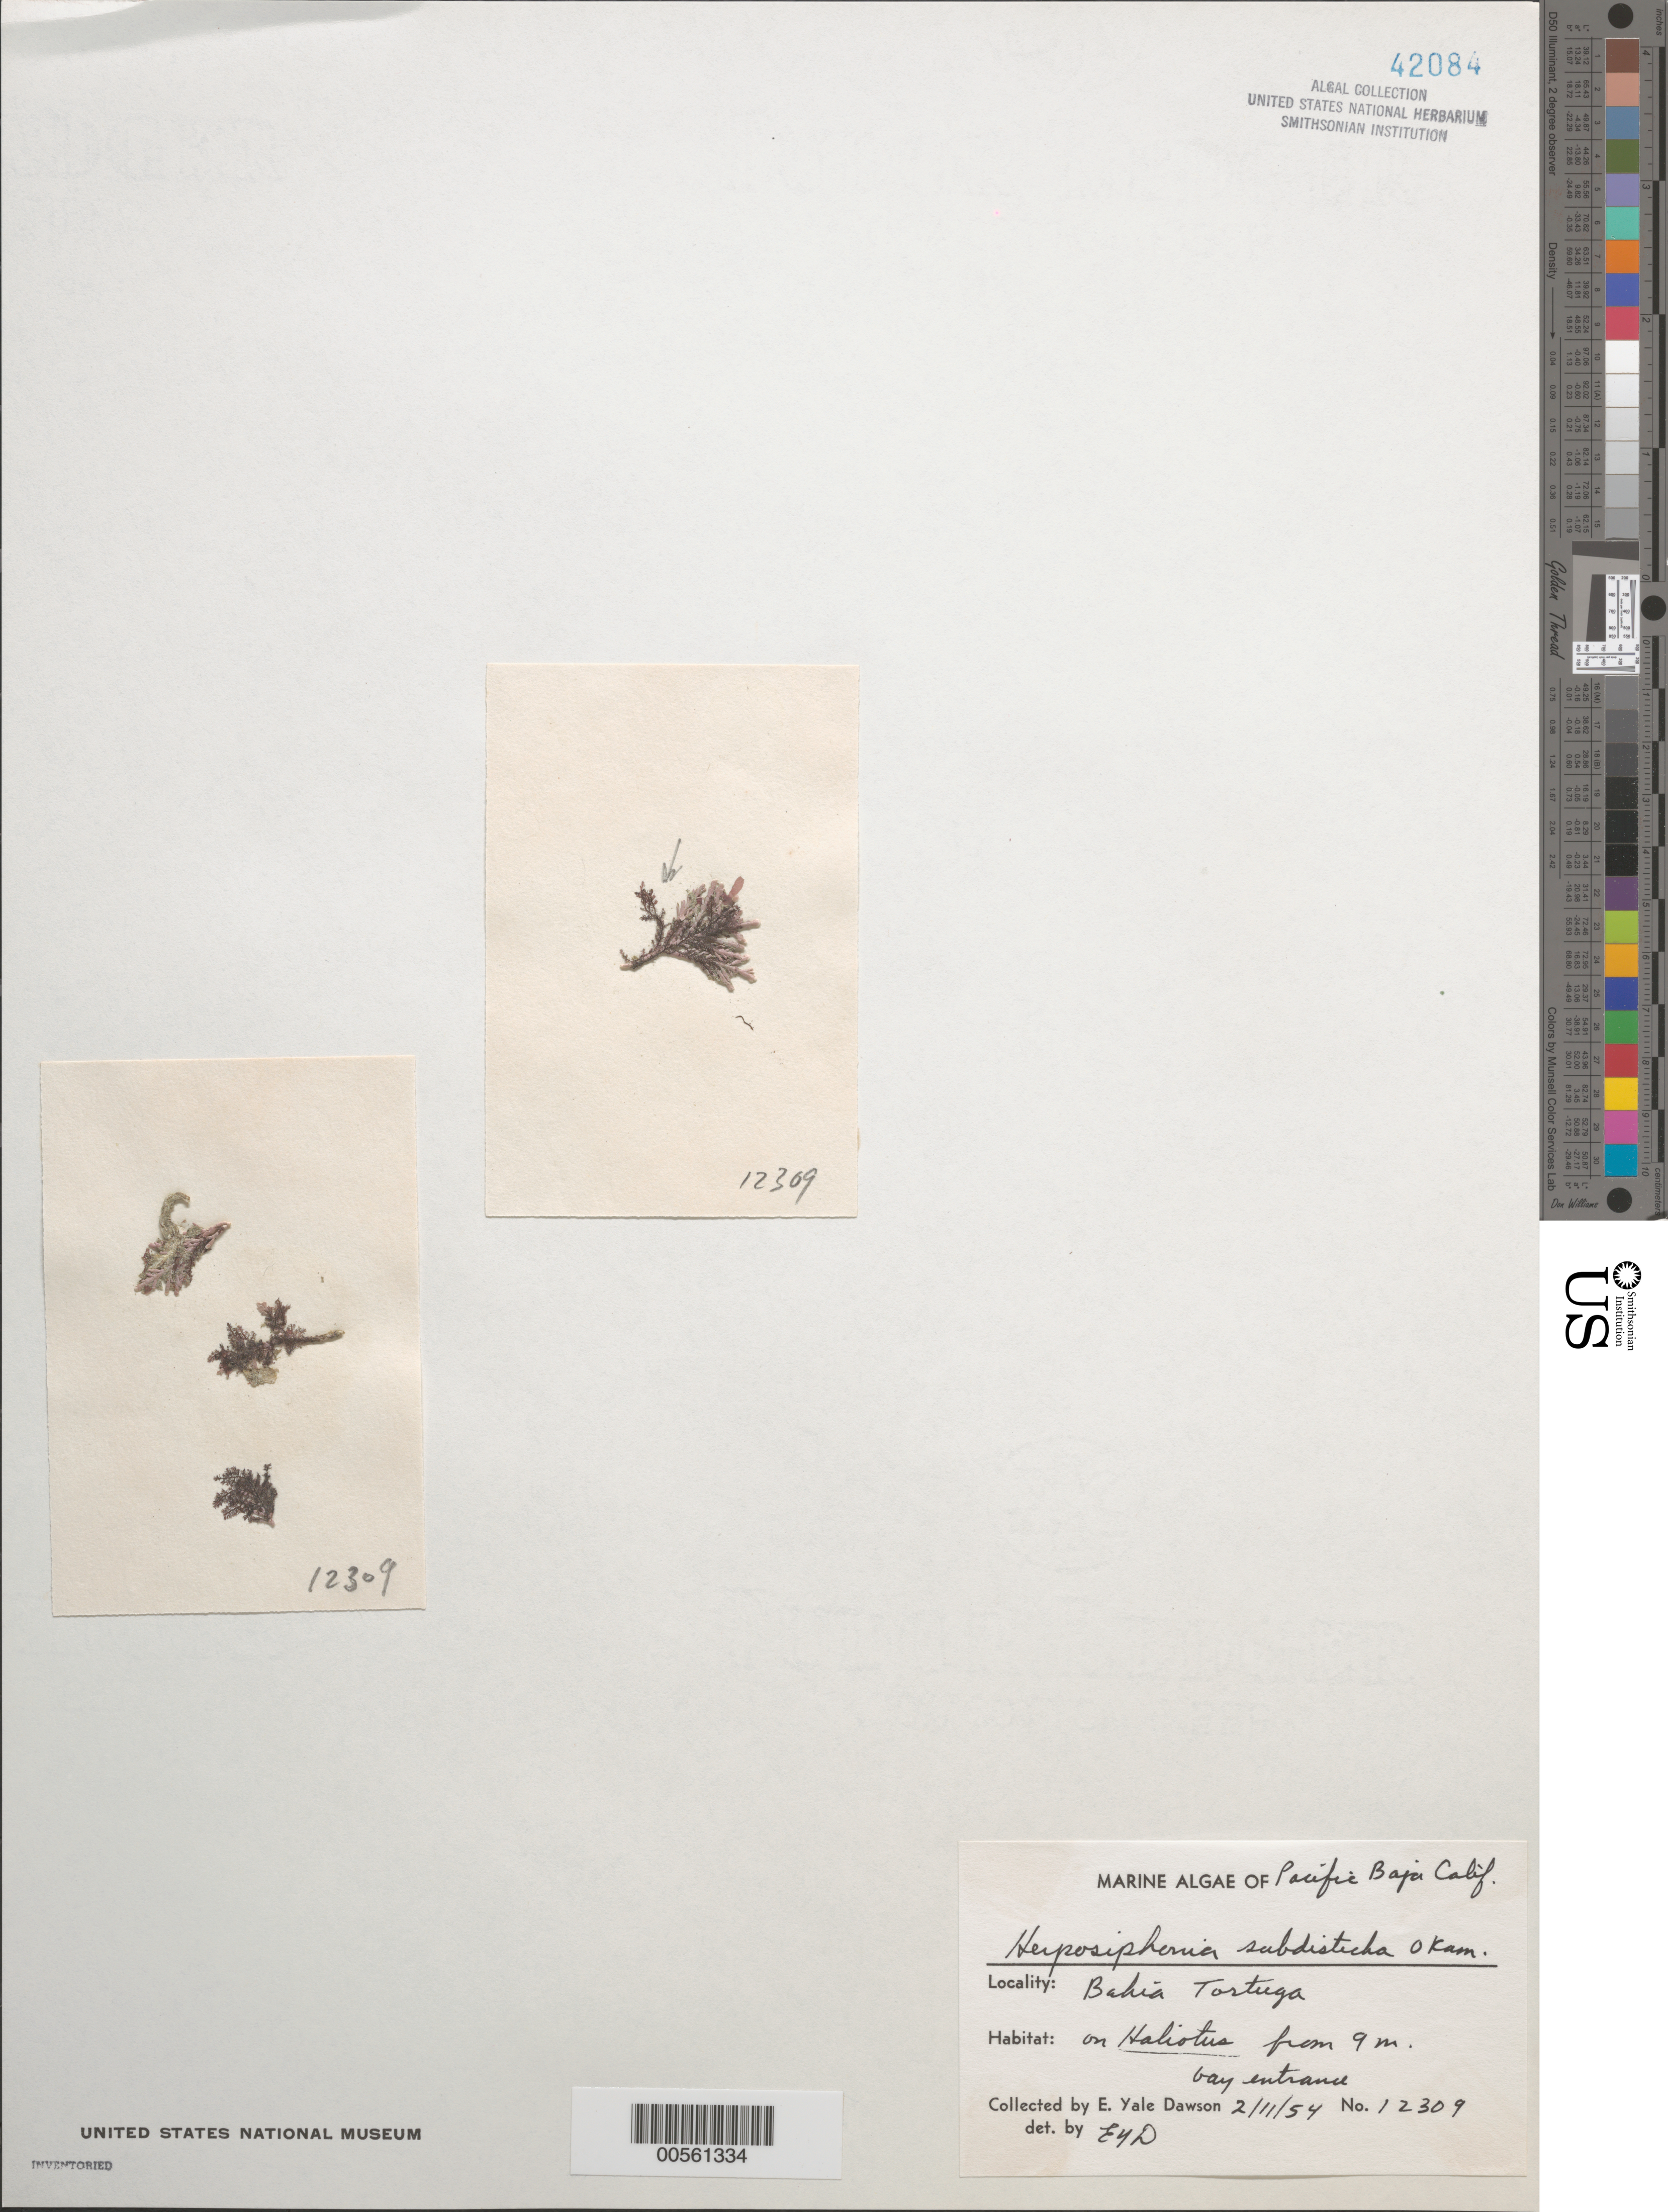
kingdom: Plantae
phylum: Rhodophyta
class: Florideophyceae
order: Ceramiales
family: Rhodomelaceae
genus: Herposiphonia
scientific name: Herposiphonia subdisticha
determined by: Dawson, E. Y.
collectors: E. Y. Dawson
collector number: EYD 12309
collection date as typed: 11 Feb 1954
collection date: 1954-02-11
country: Mexico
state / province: Baja California Sur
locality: Bahia Tortuga entrance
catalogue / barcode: US 42084